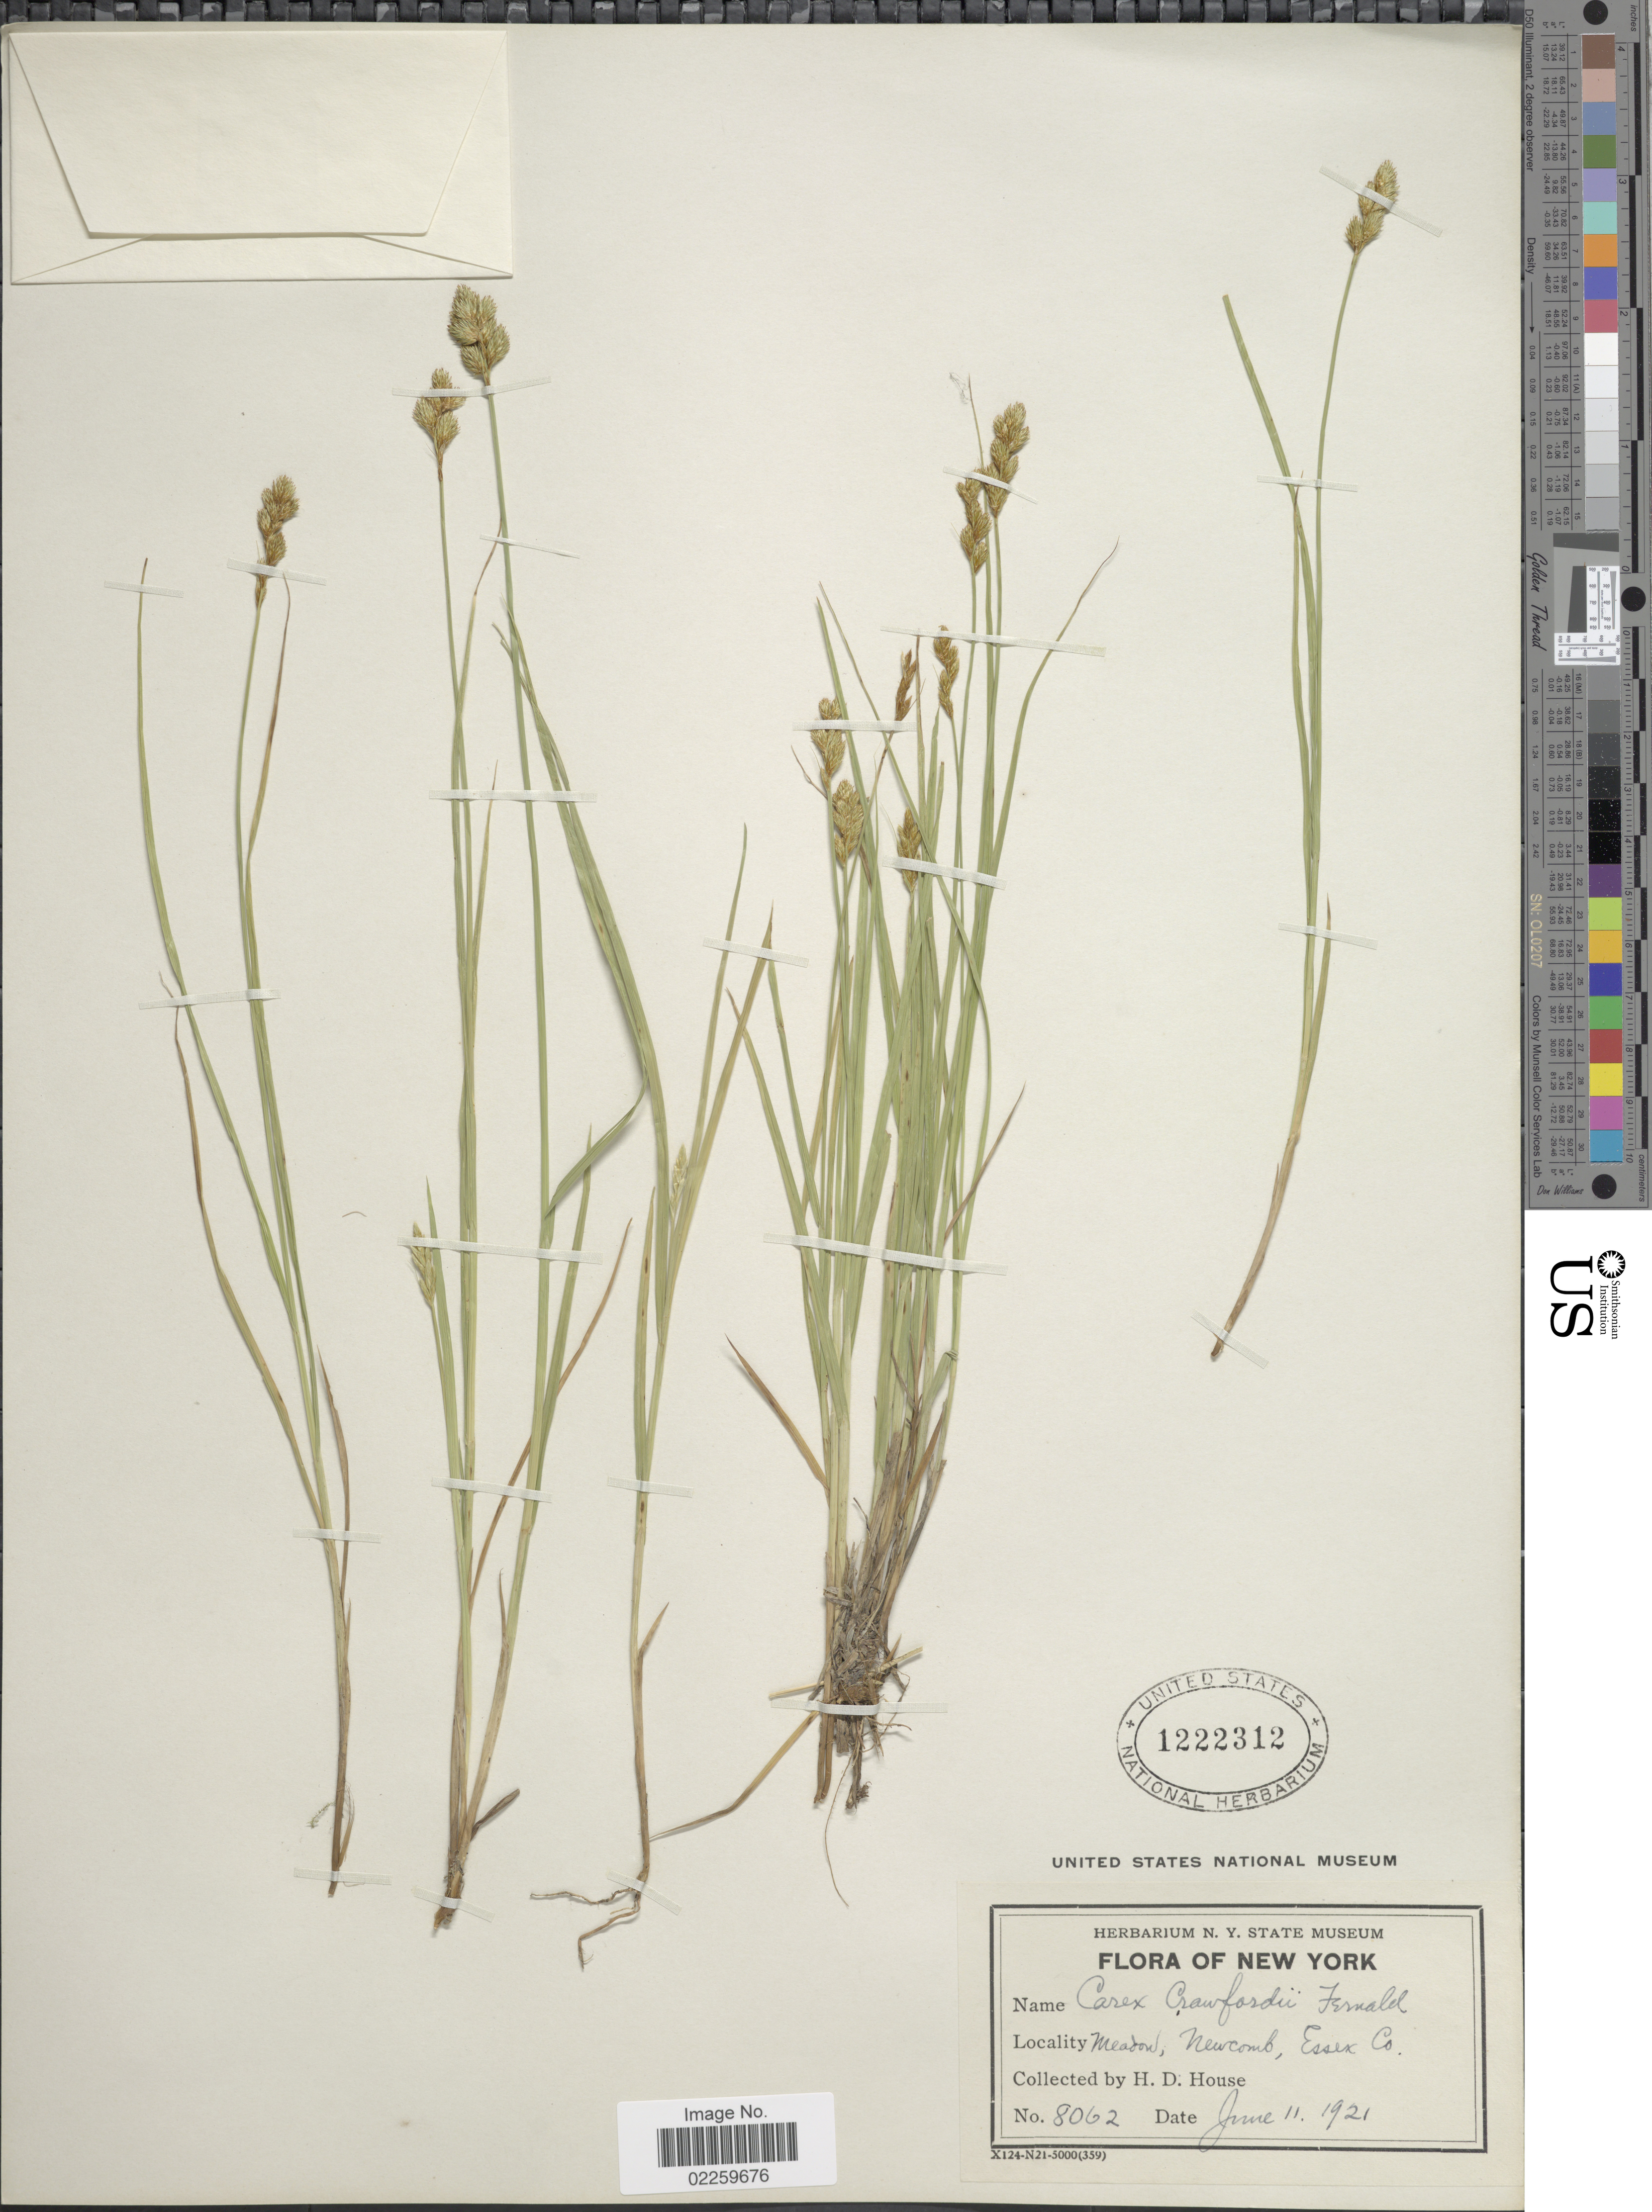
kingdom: Plantae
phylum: Tracheophyta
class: Liliopsida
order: Poales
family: Cyperaceae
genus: Carex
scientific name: Carex crawfordii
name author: Fernald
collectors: H. D. House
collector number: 8062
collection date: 1921-06-11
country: United States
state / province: New York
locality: Meadow, Newcomb, Essex Co.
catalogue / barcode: US 1222312